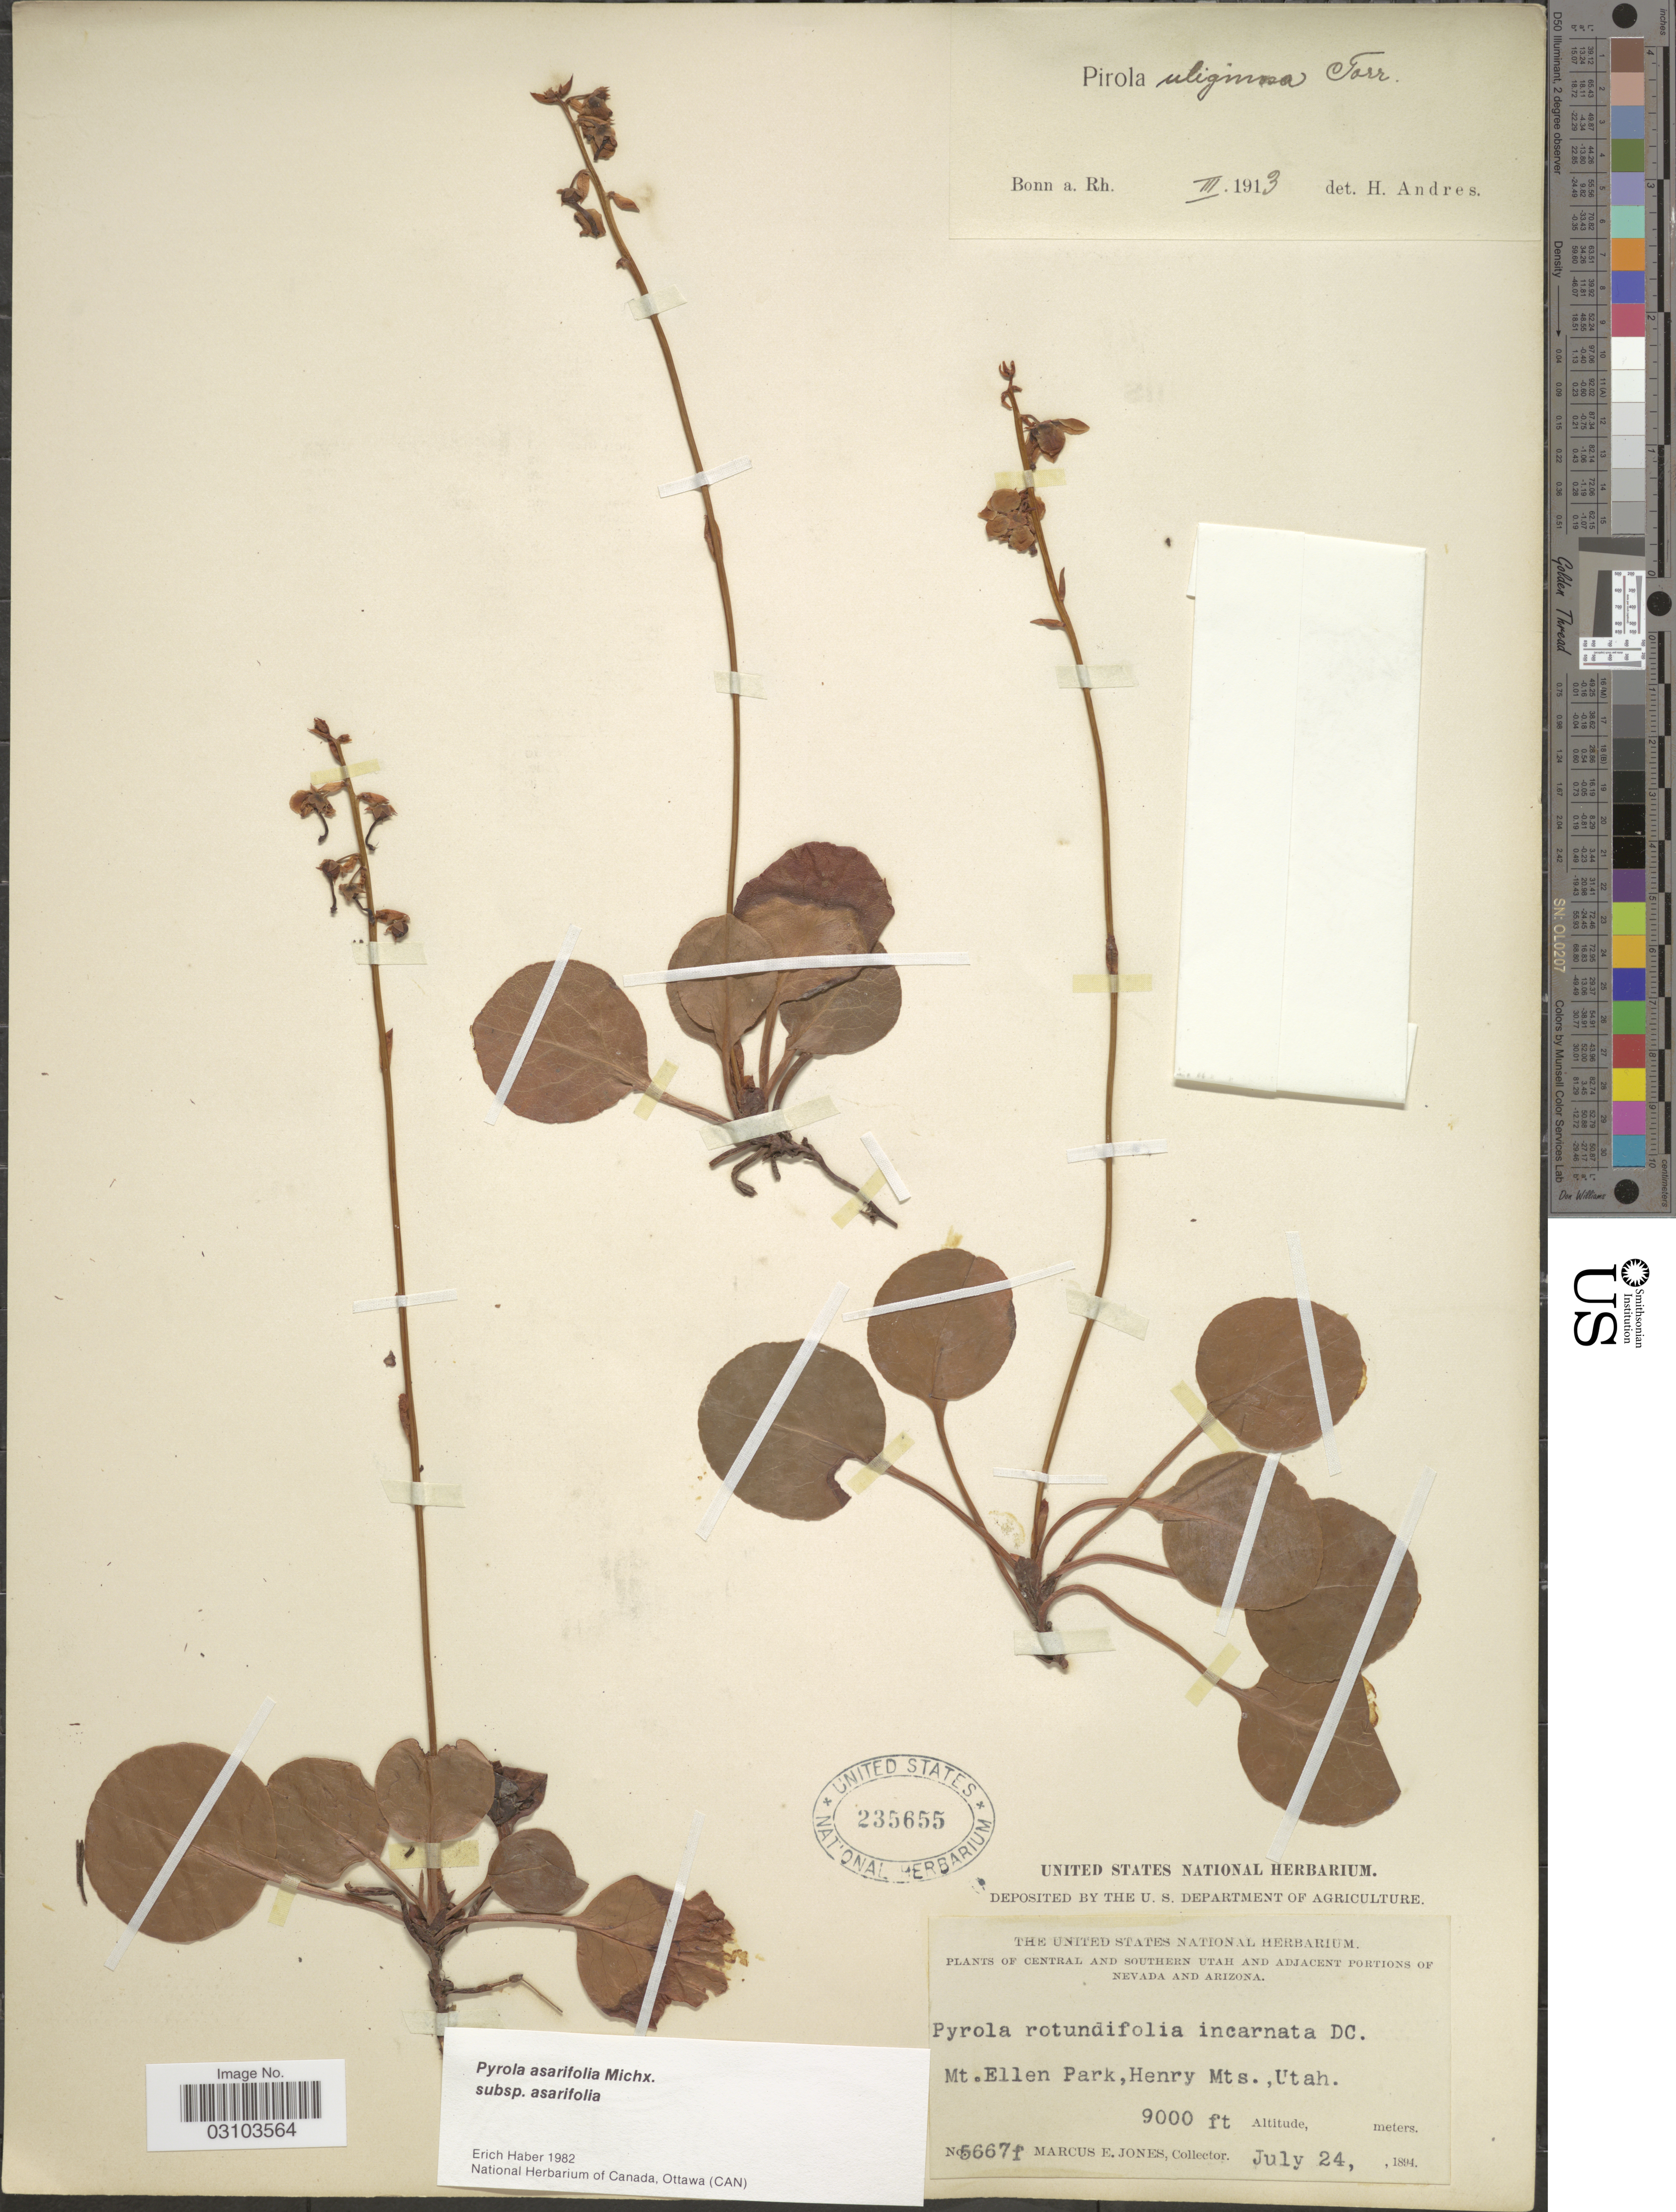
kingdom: Plantae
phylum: Tracheophyta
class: Magnoliopsida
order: Ericales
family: Ericaceae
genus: Pyrola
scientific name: Pyrola asarifolia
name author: Michx.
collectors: M. E. Jones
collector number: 5667f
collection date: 1894-07-24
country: United States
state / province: Utah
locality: Central and Southern Utah, Mt. Ellen Park, Henry Mts.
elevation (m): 2743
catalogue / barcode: US 235655